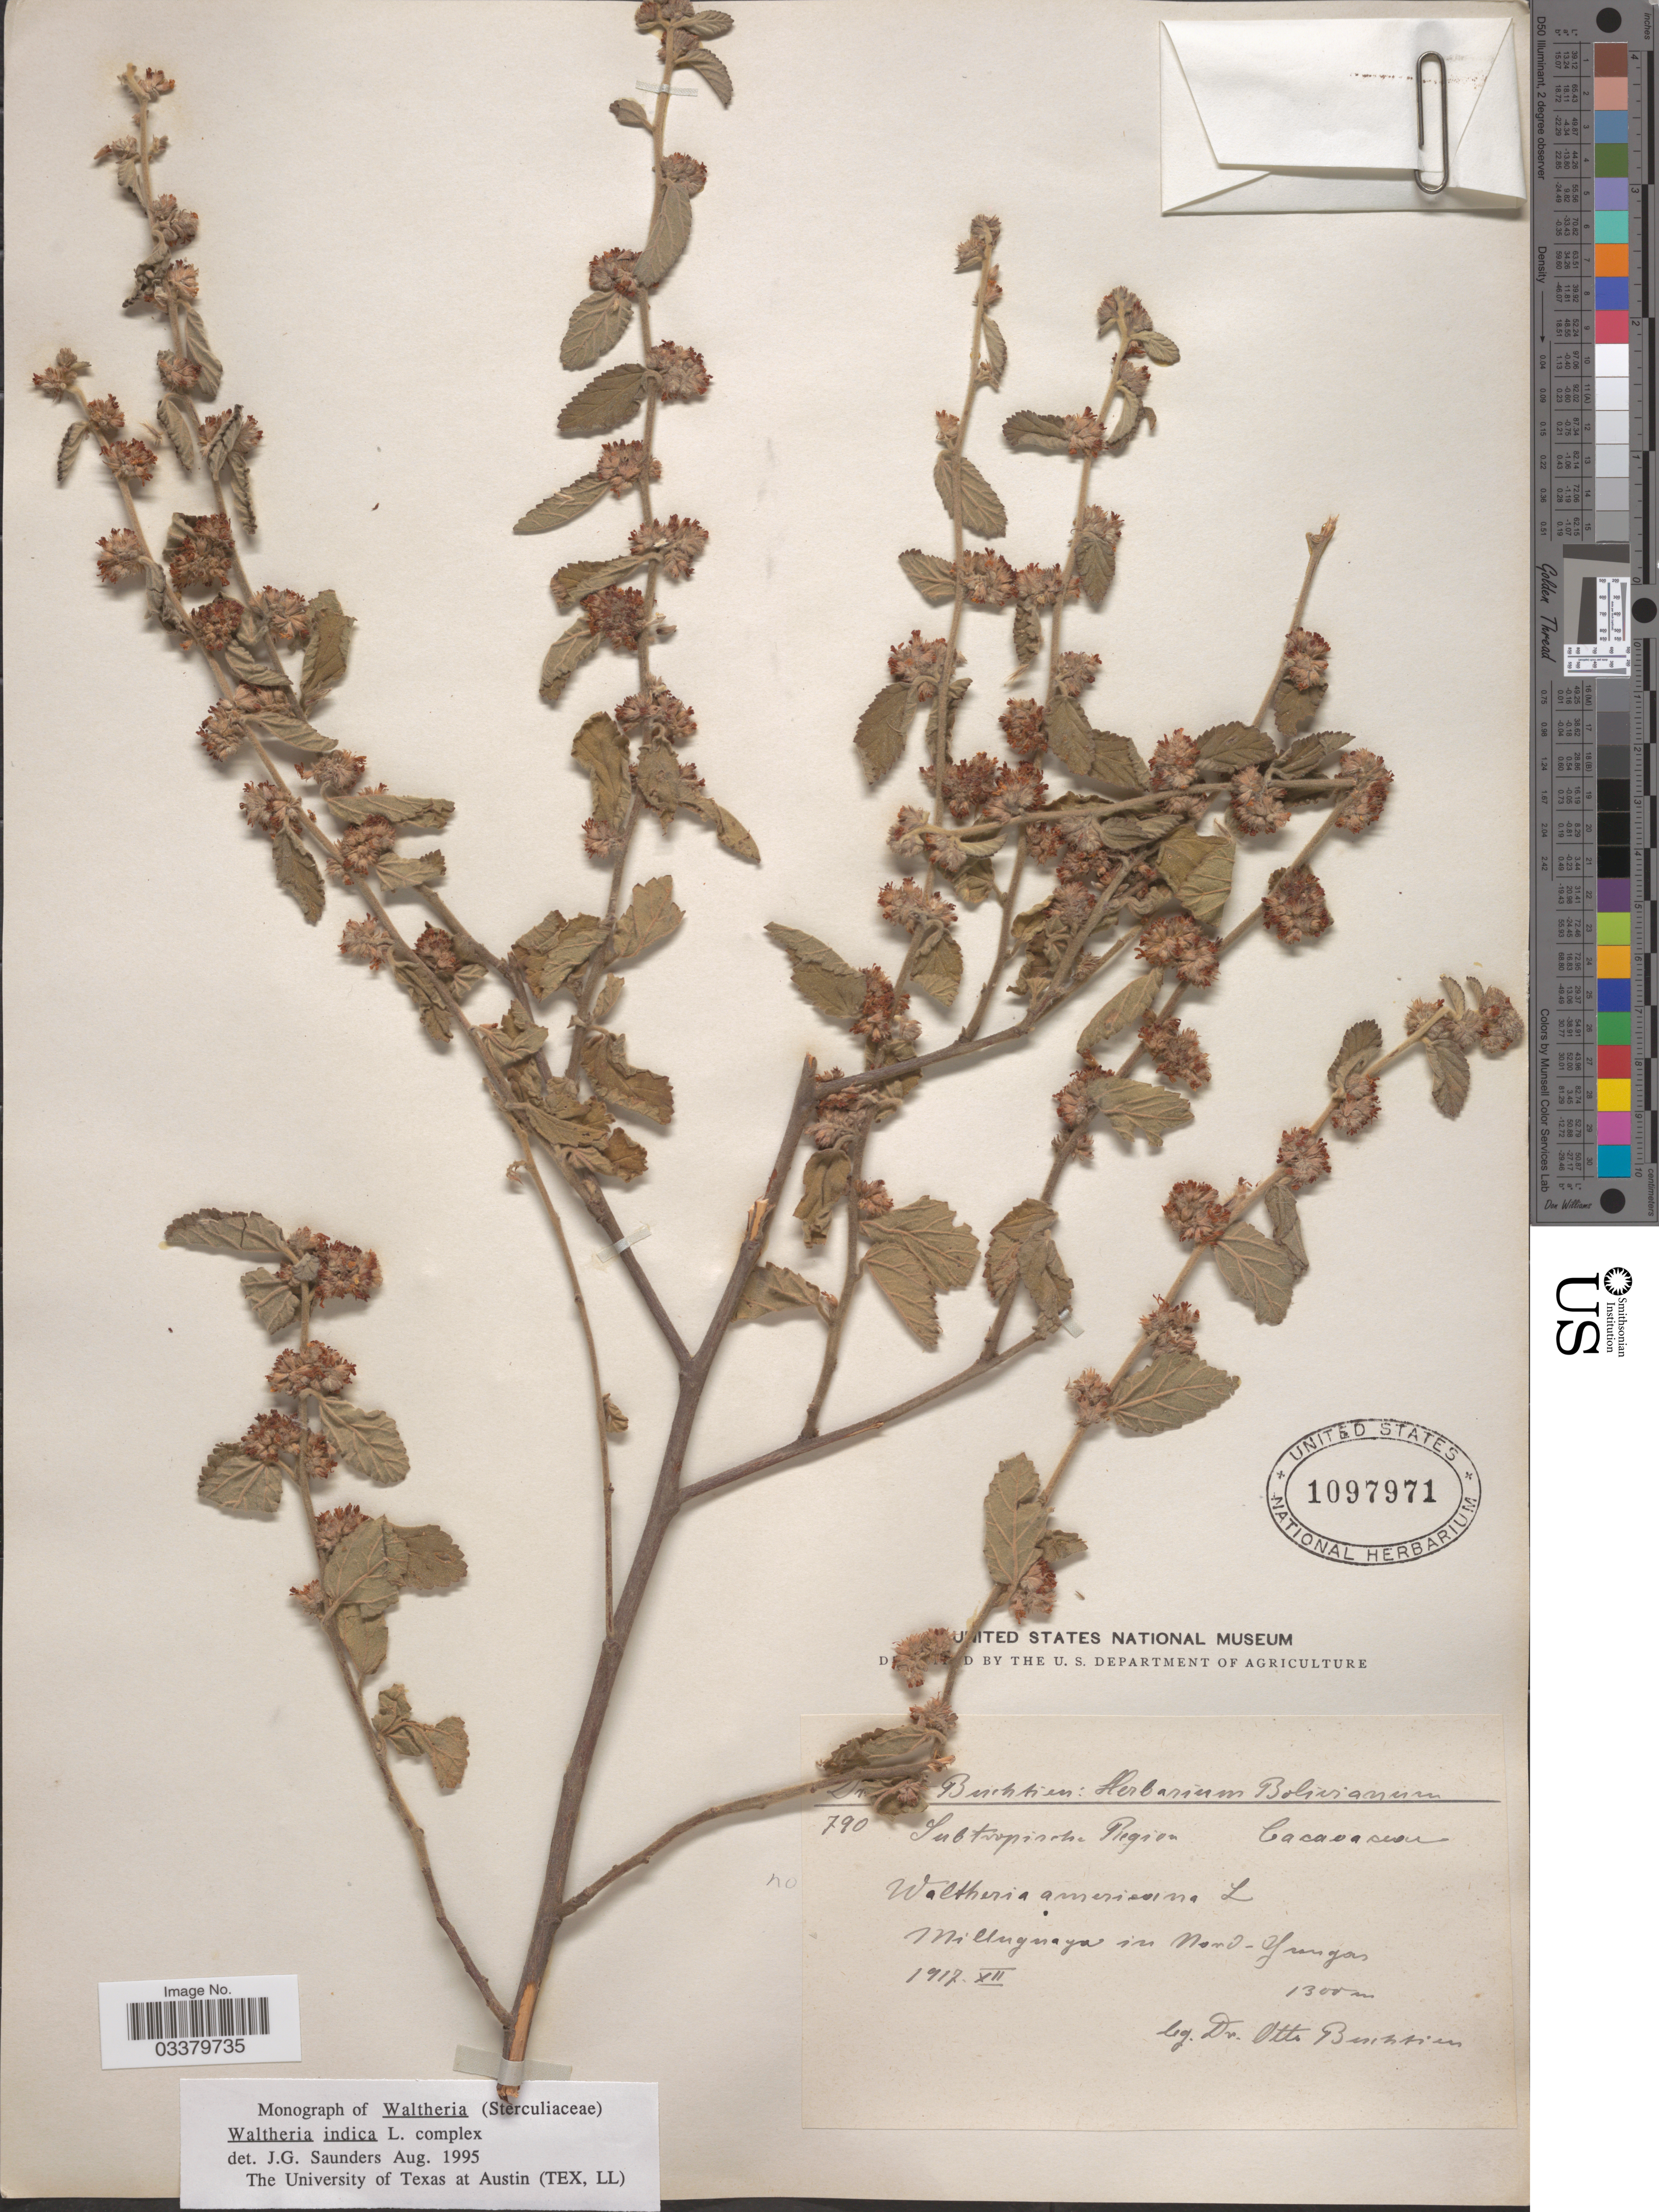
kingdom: Plantae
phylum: Tracheophyta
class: Magnoliopsida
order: Malvales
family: Malvaceae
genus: Waltheria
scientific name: Waltheria indica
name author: L.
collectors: O. Buchtien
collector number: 790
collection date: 1917-12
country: Bolivia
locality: Milluguaya in Nord-Yungas.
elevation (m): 1300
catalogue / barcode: US 1097971